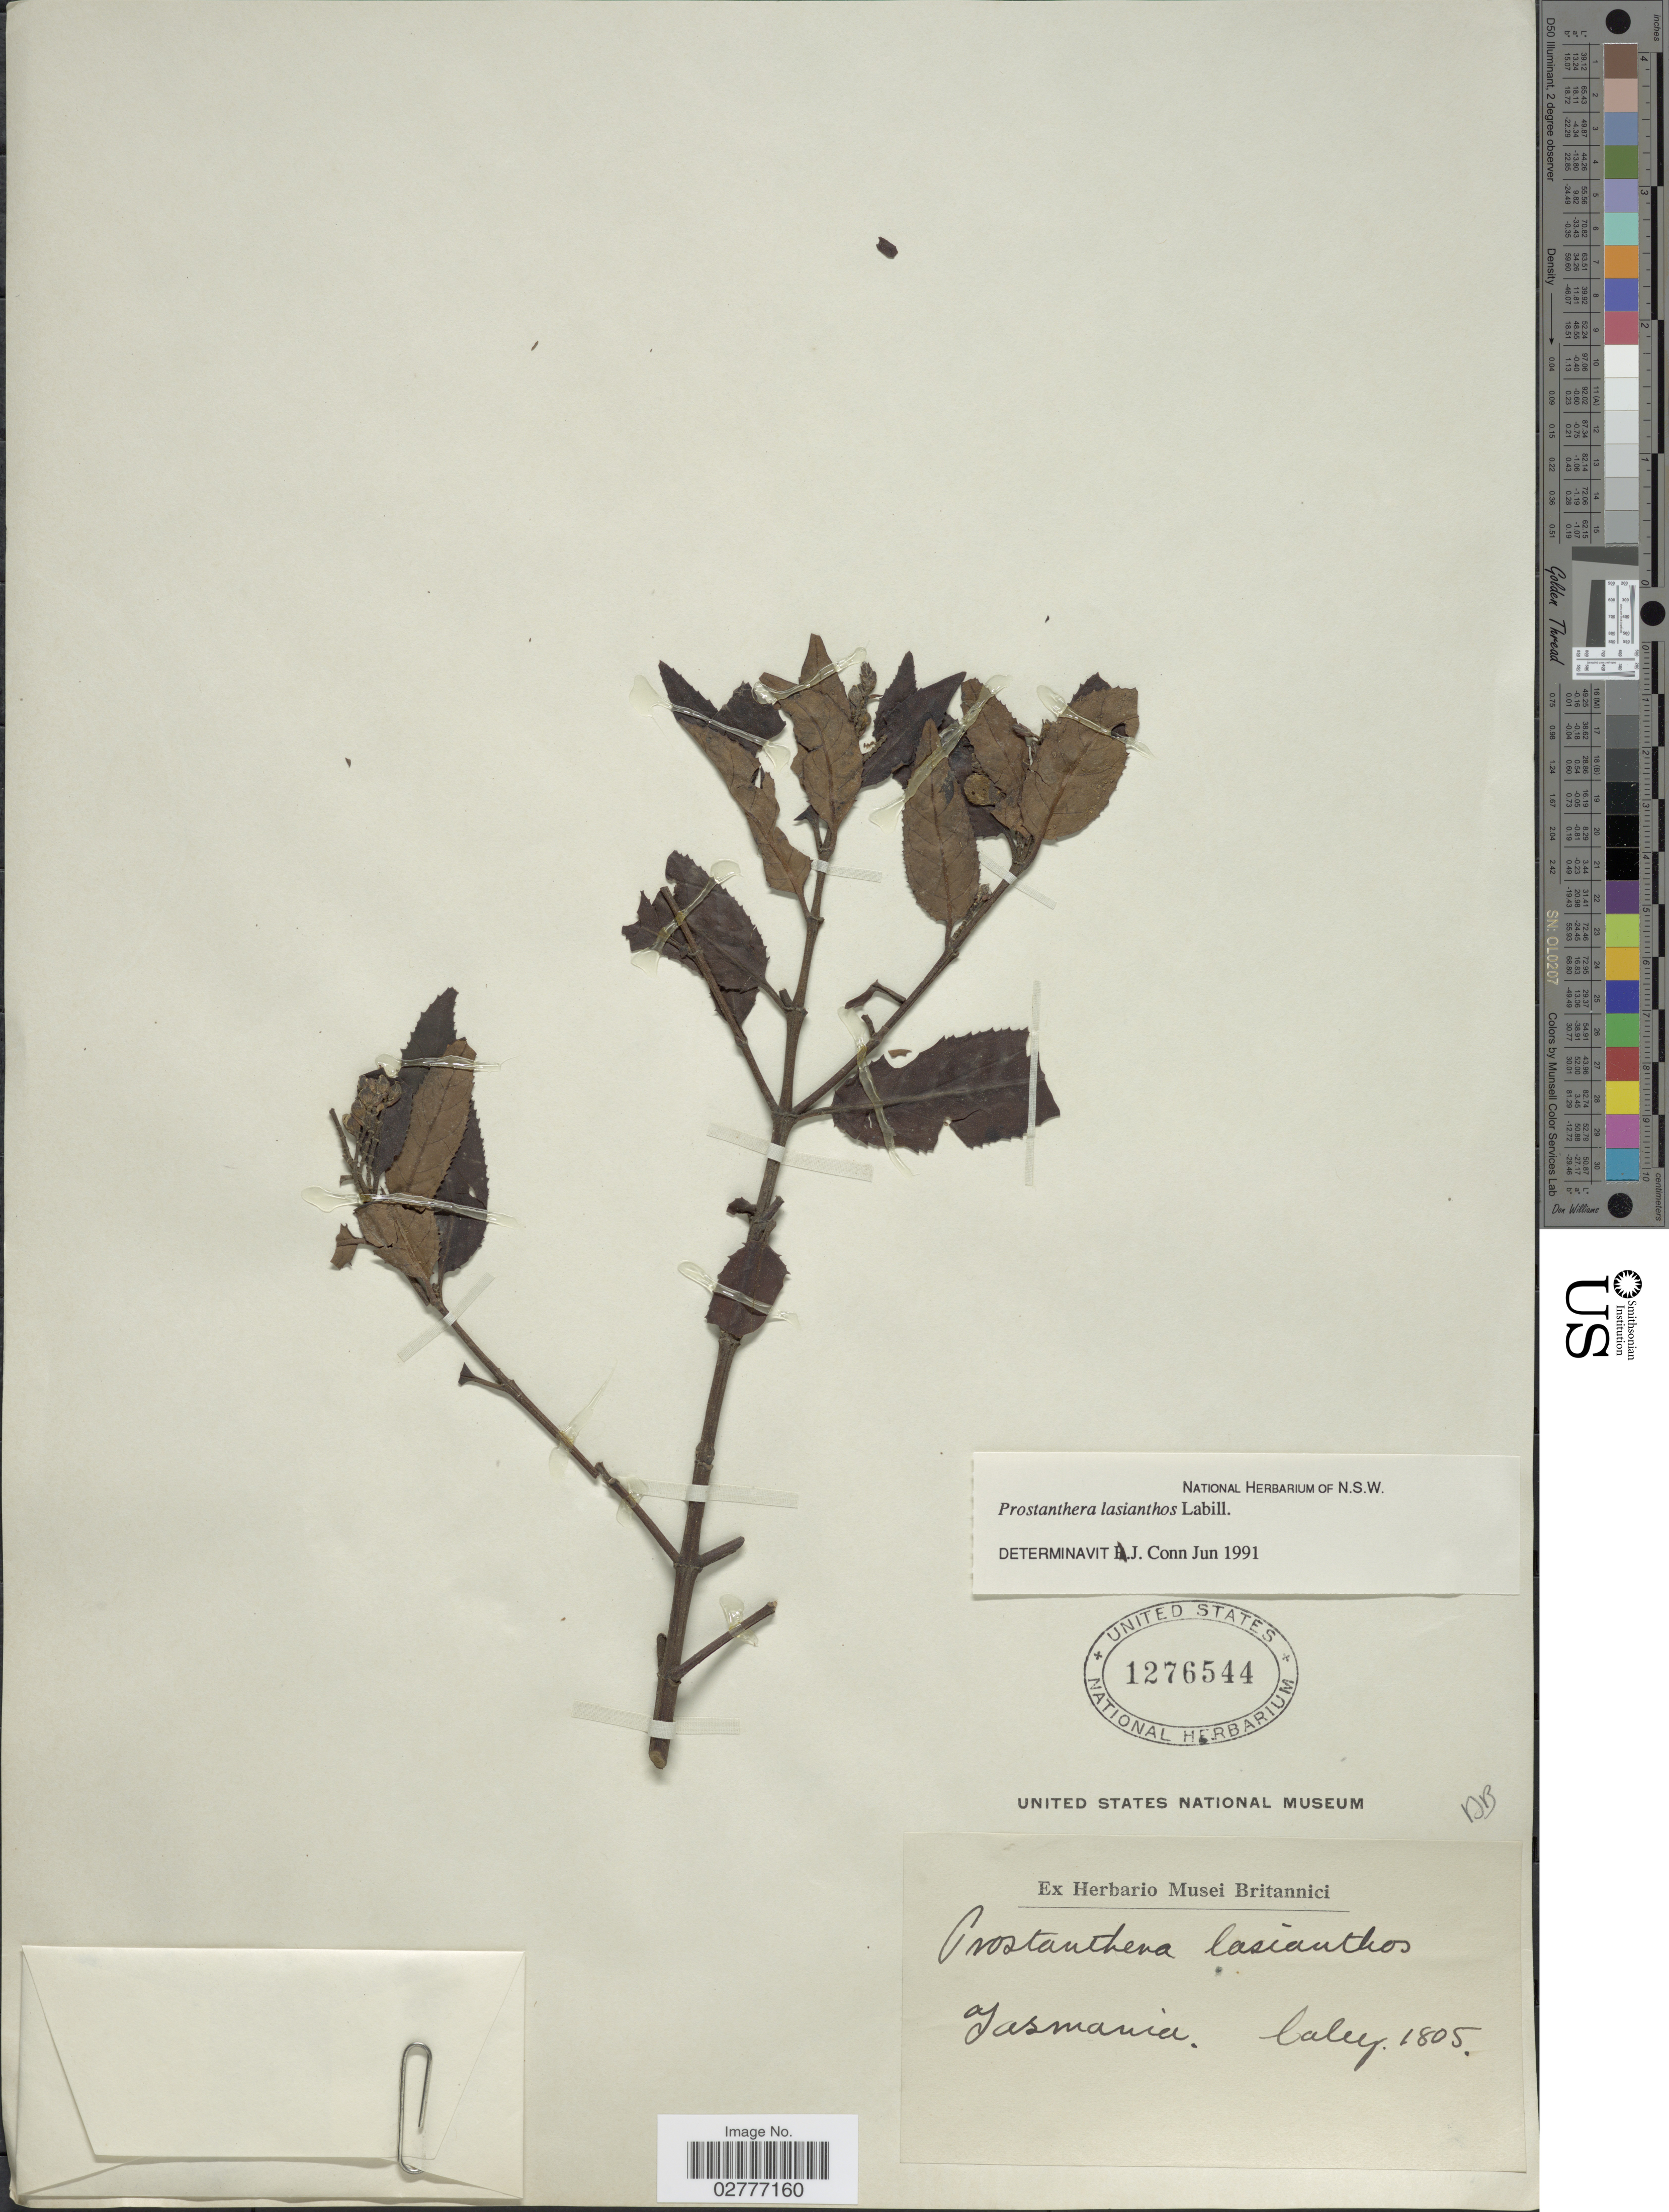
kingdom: Plantae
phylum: Tracheophyta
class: Magnoliopsida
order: Lamiales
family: Lamiaceae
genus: Prostanthera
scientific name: Prostanthera lasianthos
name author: Labill.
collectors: -. Caley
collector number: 1805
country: Australia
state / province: Tasmania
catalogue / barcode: US 1276544